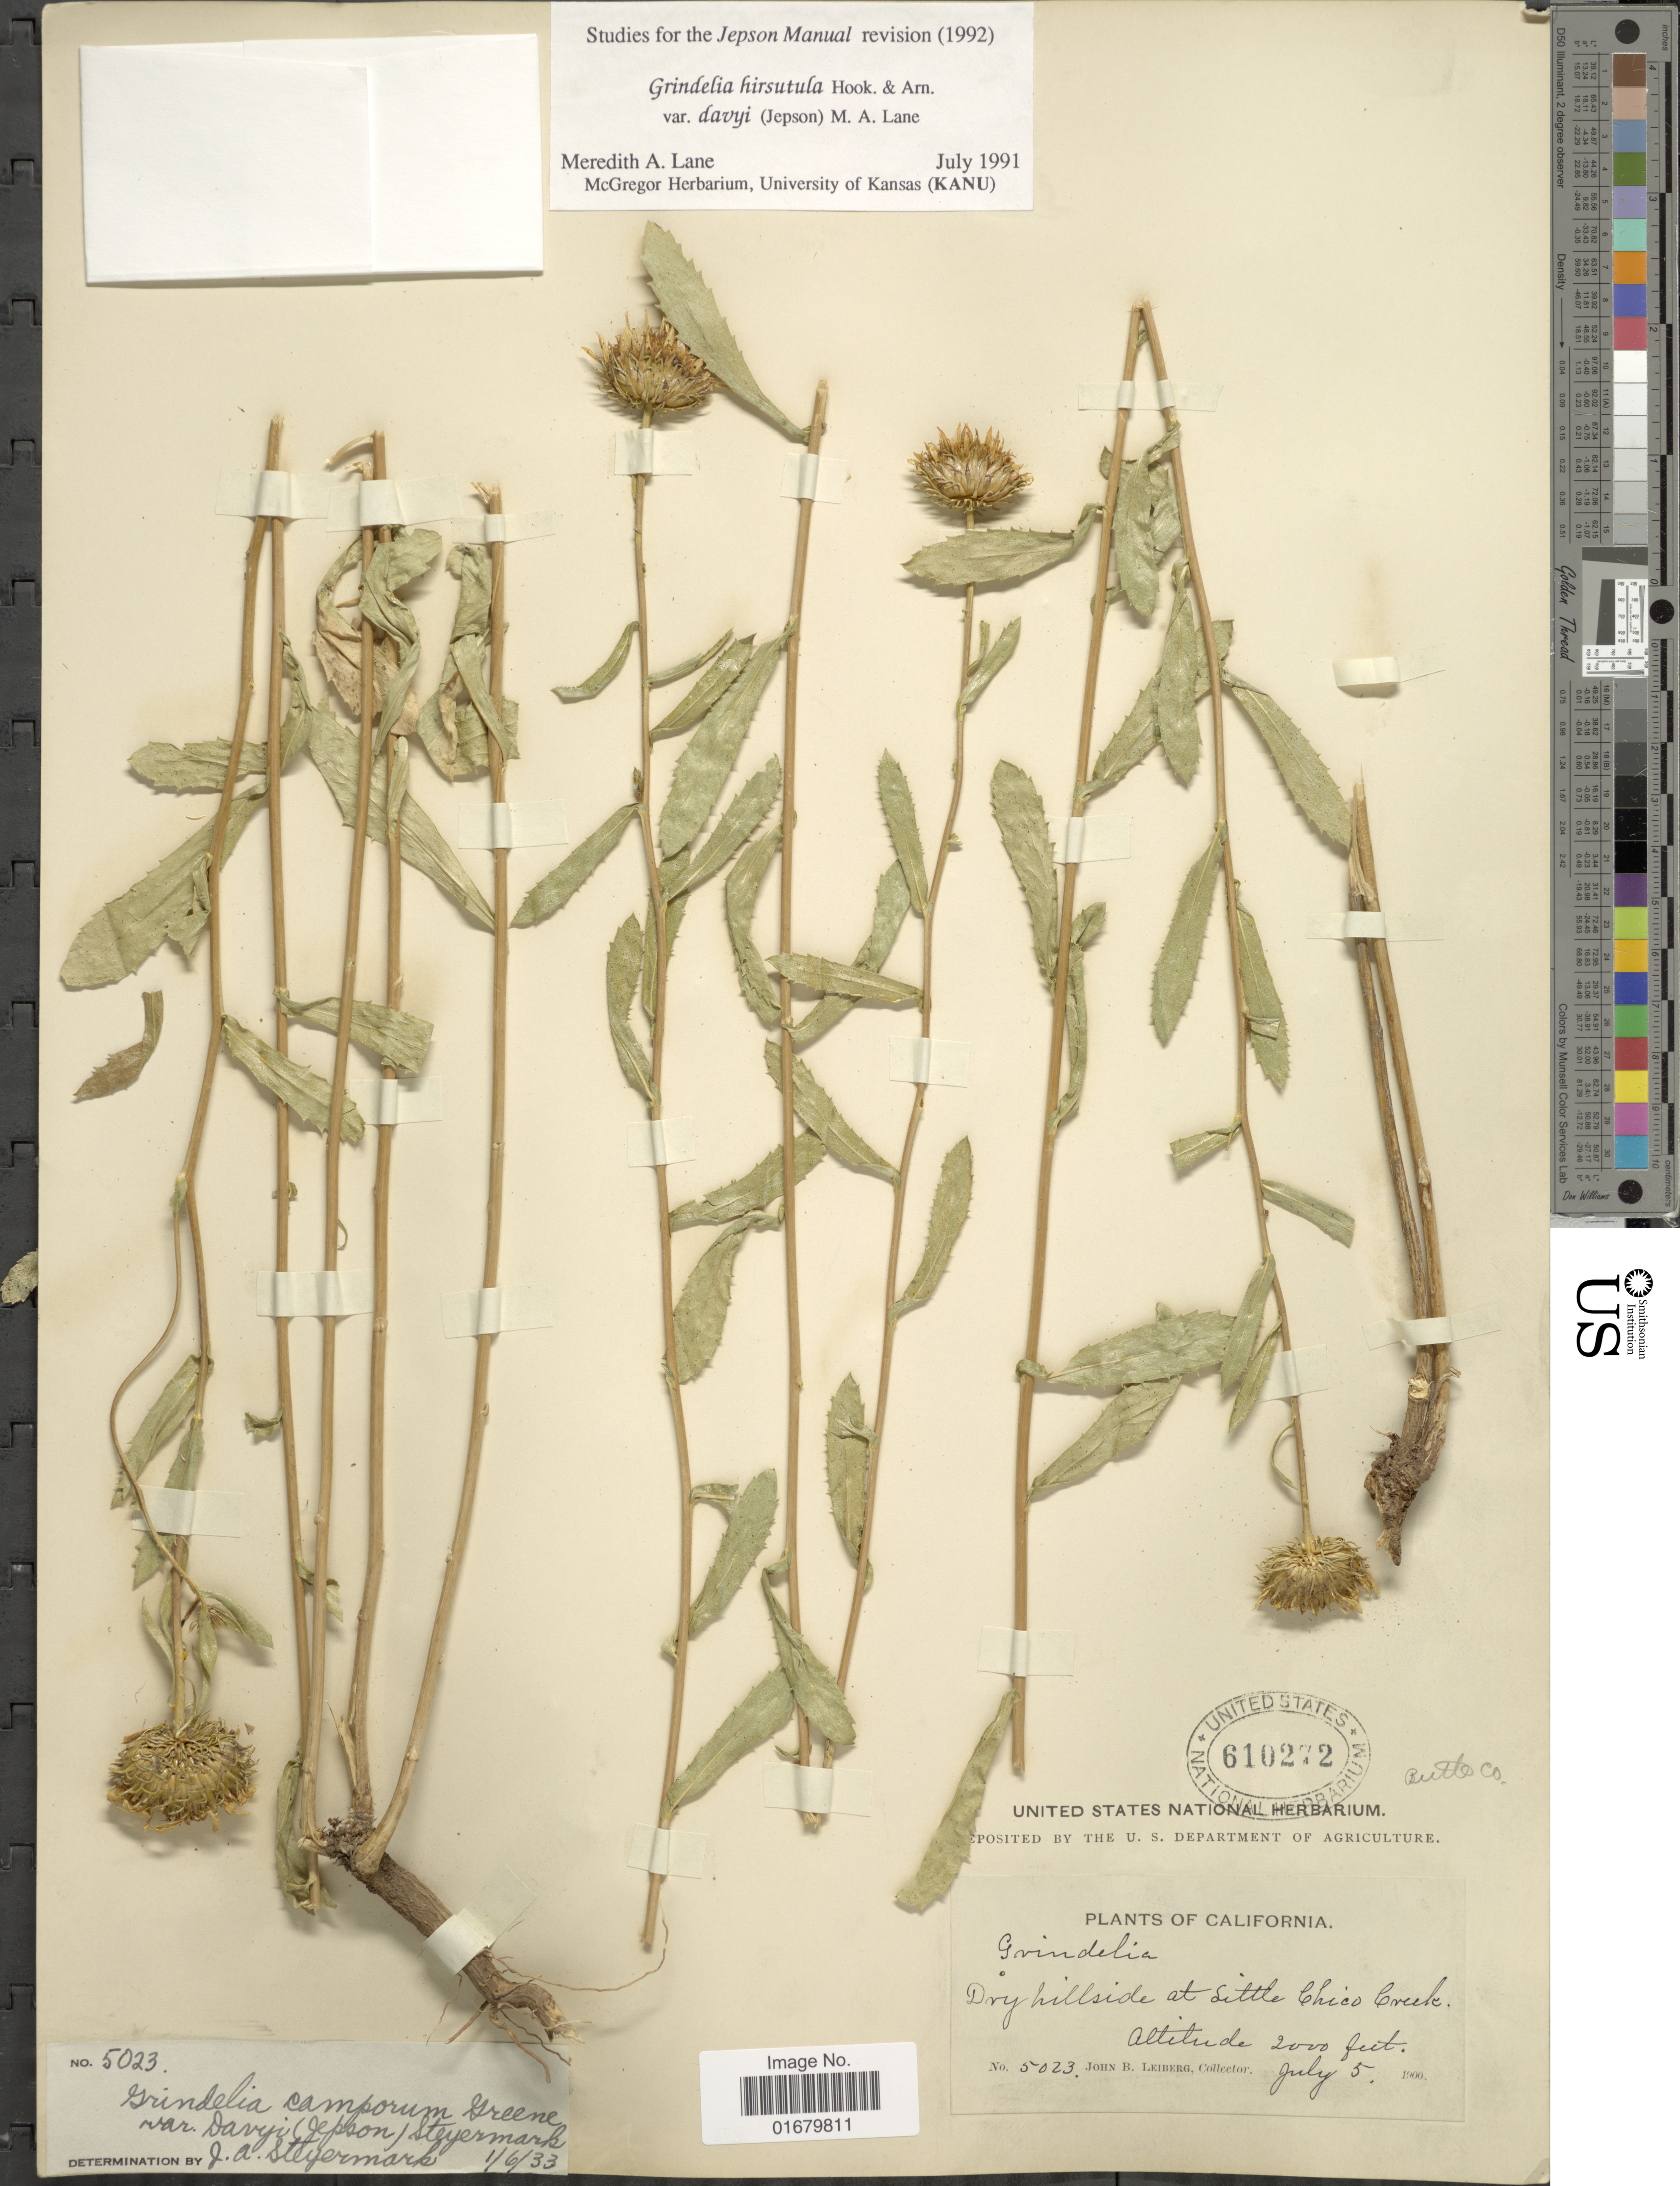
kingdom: Plantae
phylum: Tracheophyta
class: Magnoliopsida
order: Asterales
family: Asteraceae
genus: Grindelia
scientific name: Grindelia hirsutula var. davyi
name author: (Jeps.) M.A. Lane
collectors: J. B. Leiberg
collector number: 5023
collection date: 1900-07-05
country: United States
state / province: California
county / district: Butte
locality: At Sittle Chico Creek.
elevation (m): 610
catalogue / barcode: US 610272